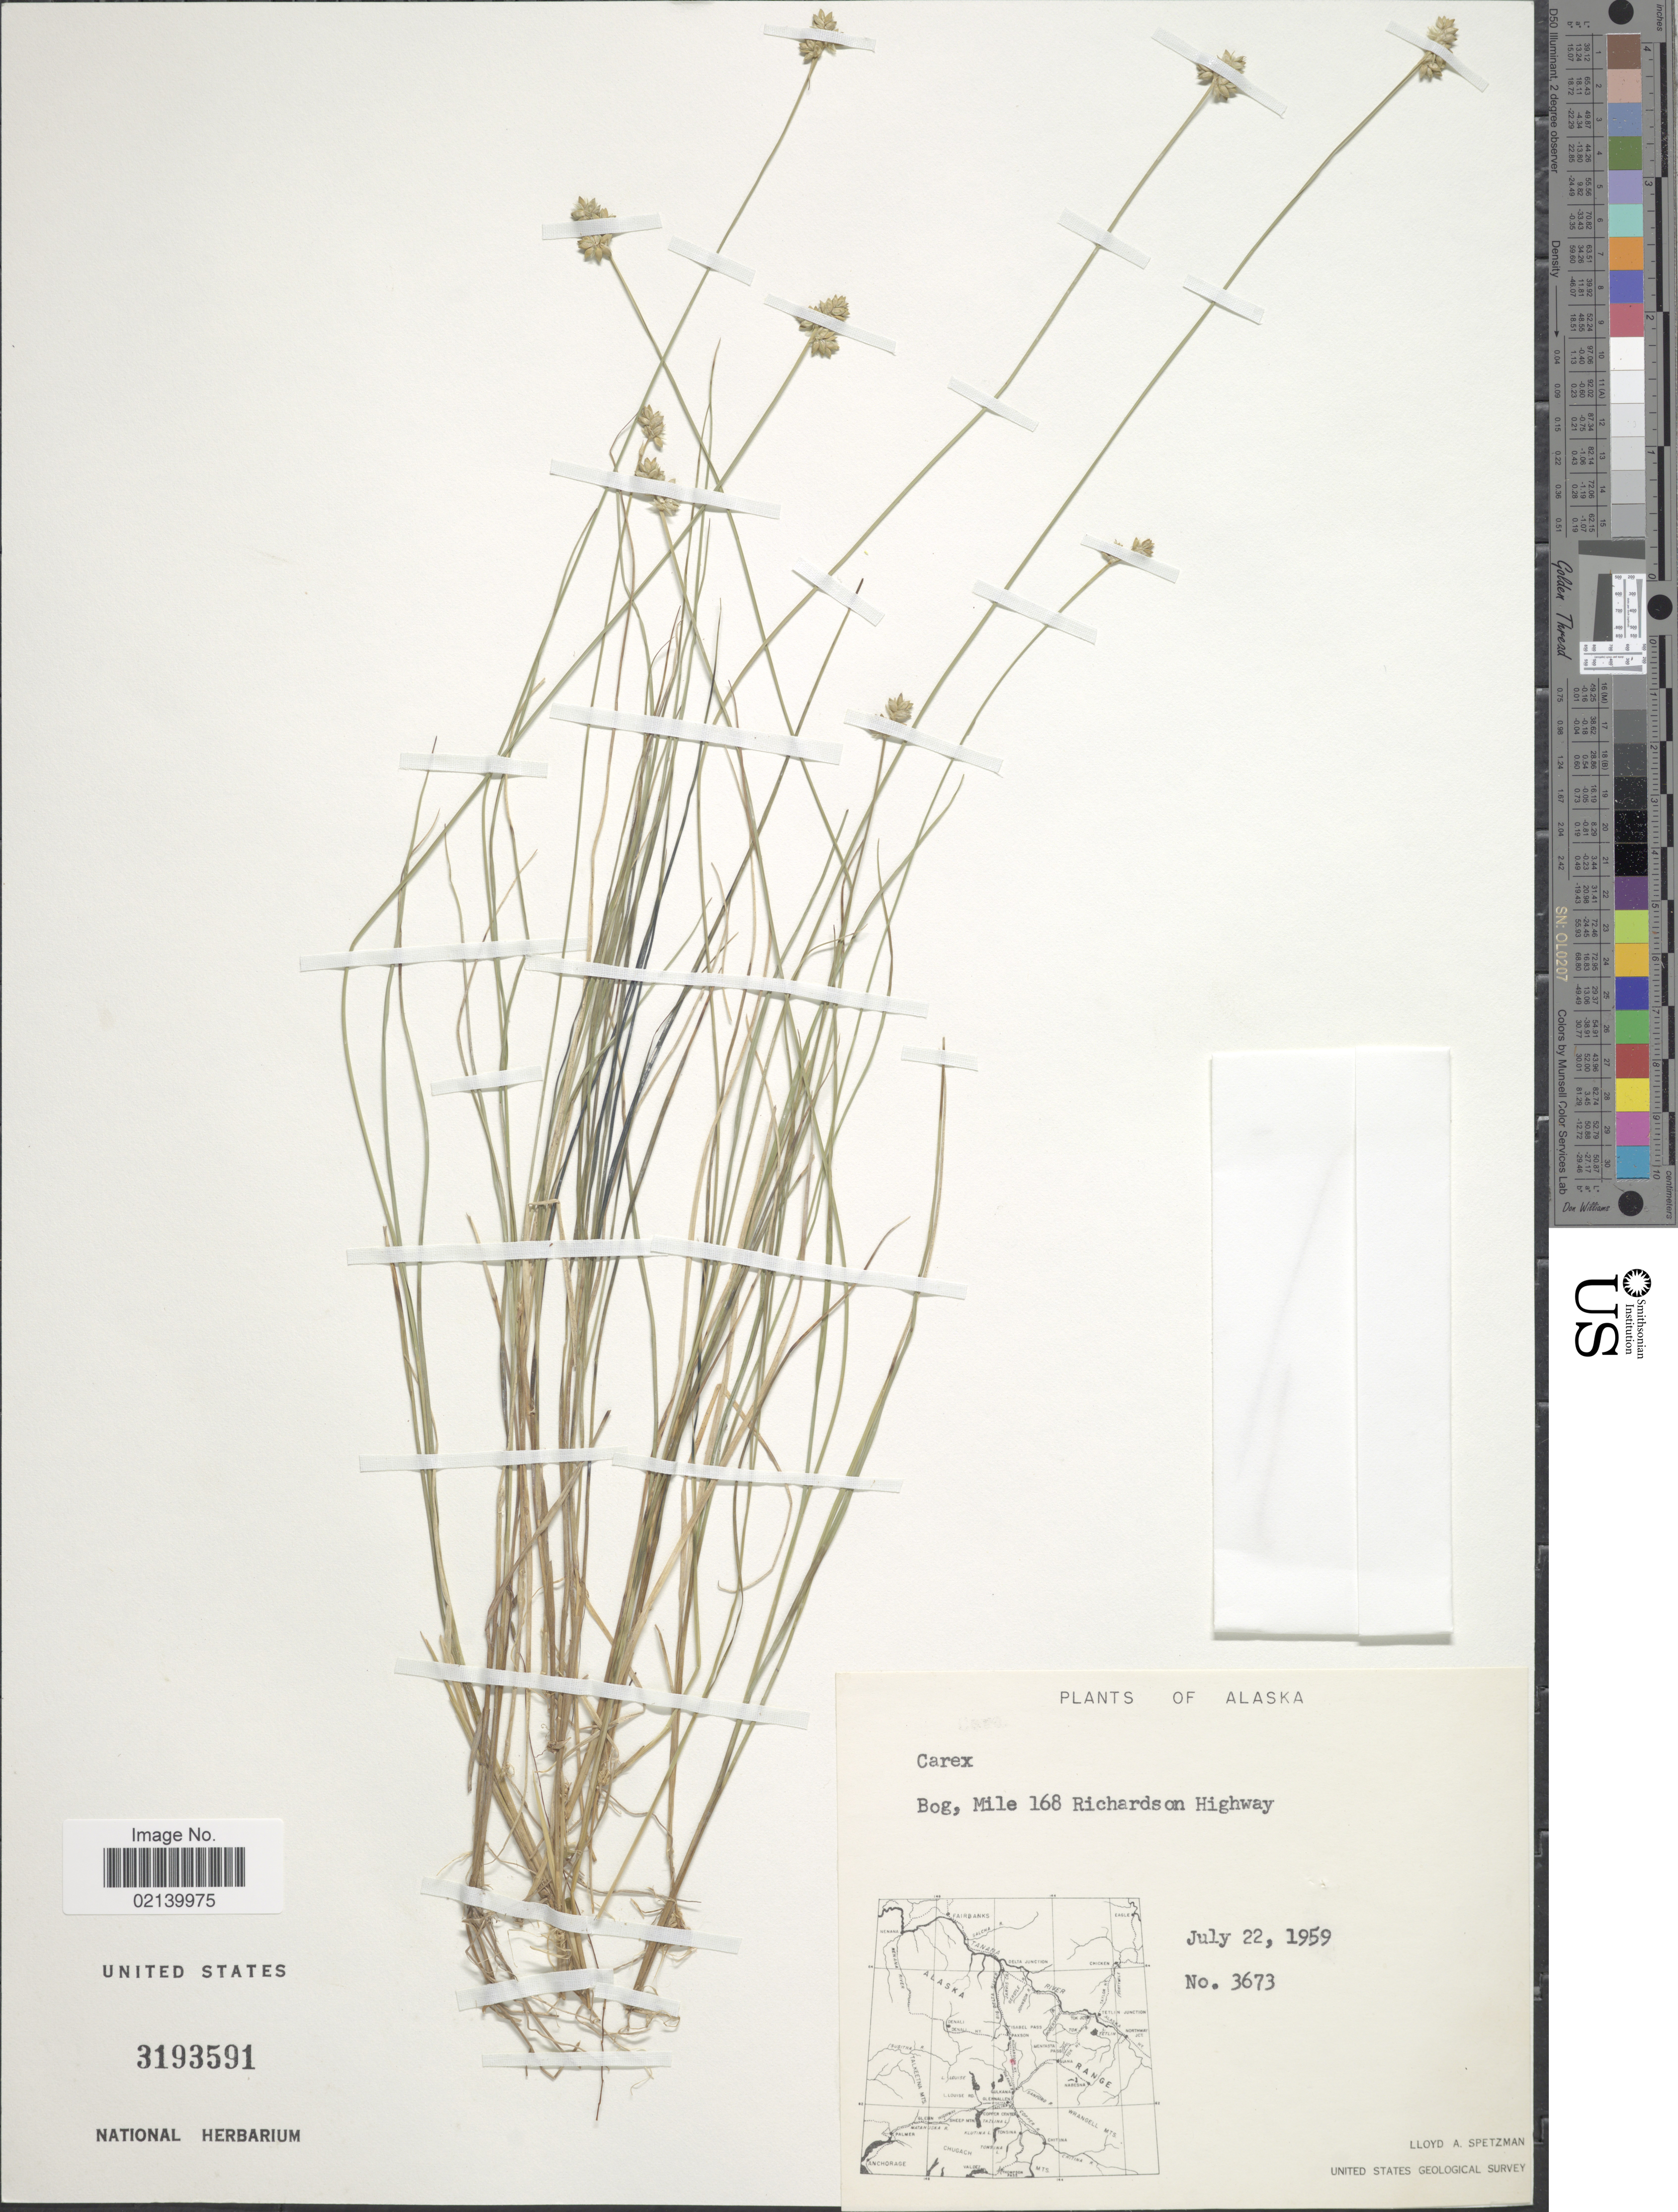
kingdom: Plantae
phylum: Tracheophyta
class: Liliopsida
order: Poales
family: Cyperaceae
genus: Carex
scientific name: Carex sp.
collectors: L. Spetzman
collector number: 3673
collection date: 1959-07-22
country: United States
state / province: Alaska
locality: Bog, Mile 168 Richardson Highway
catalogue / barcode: US 3193591